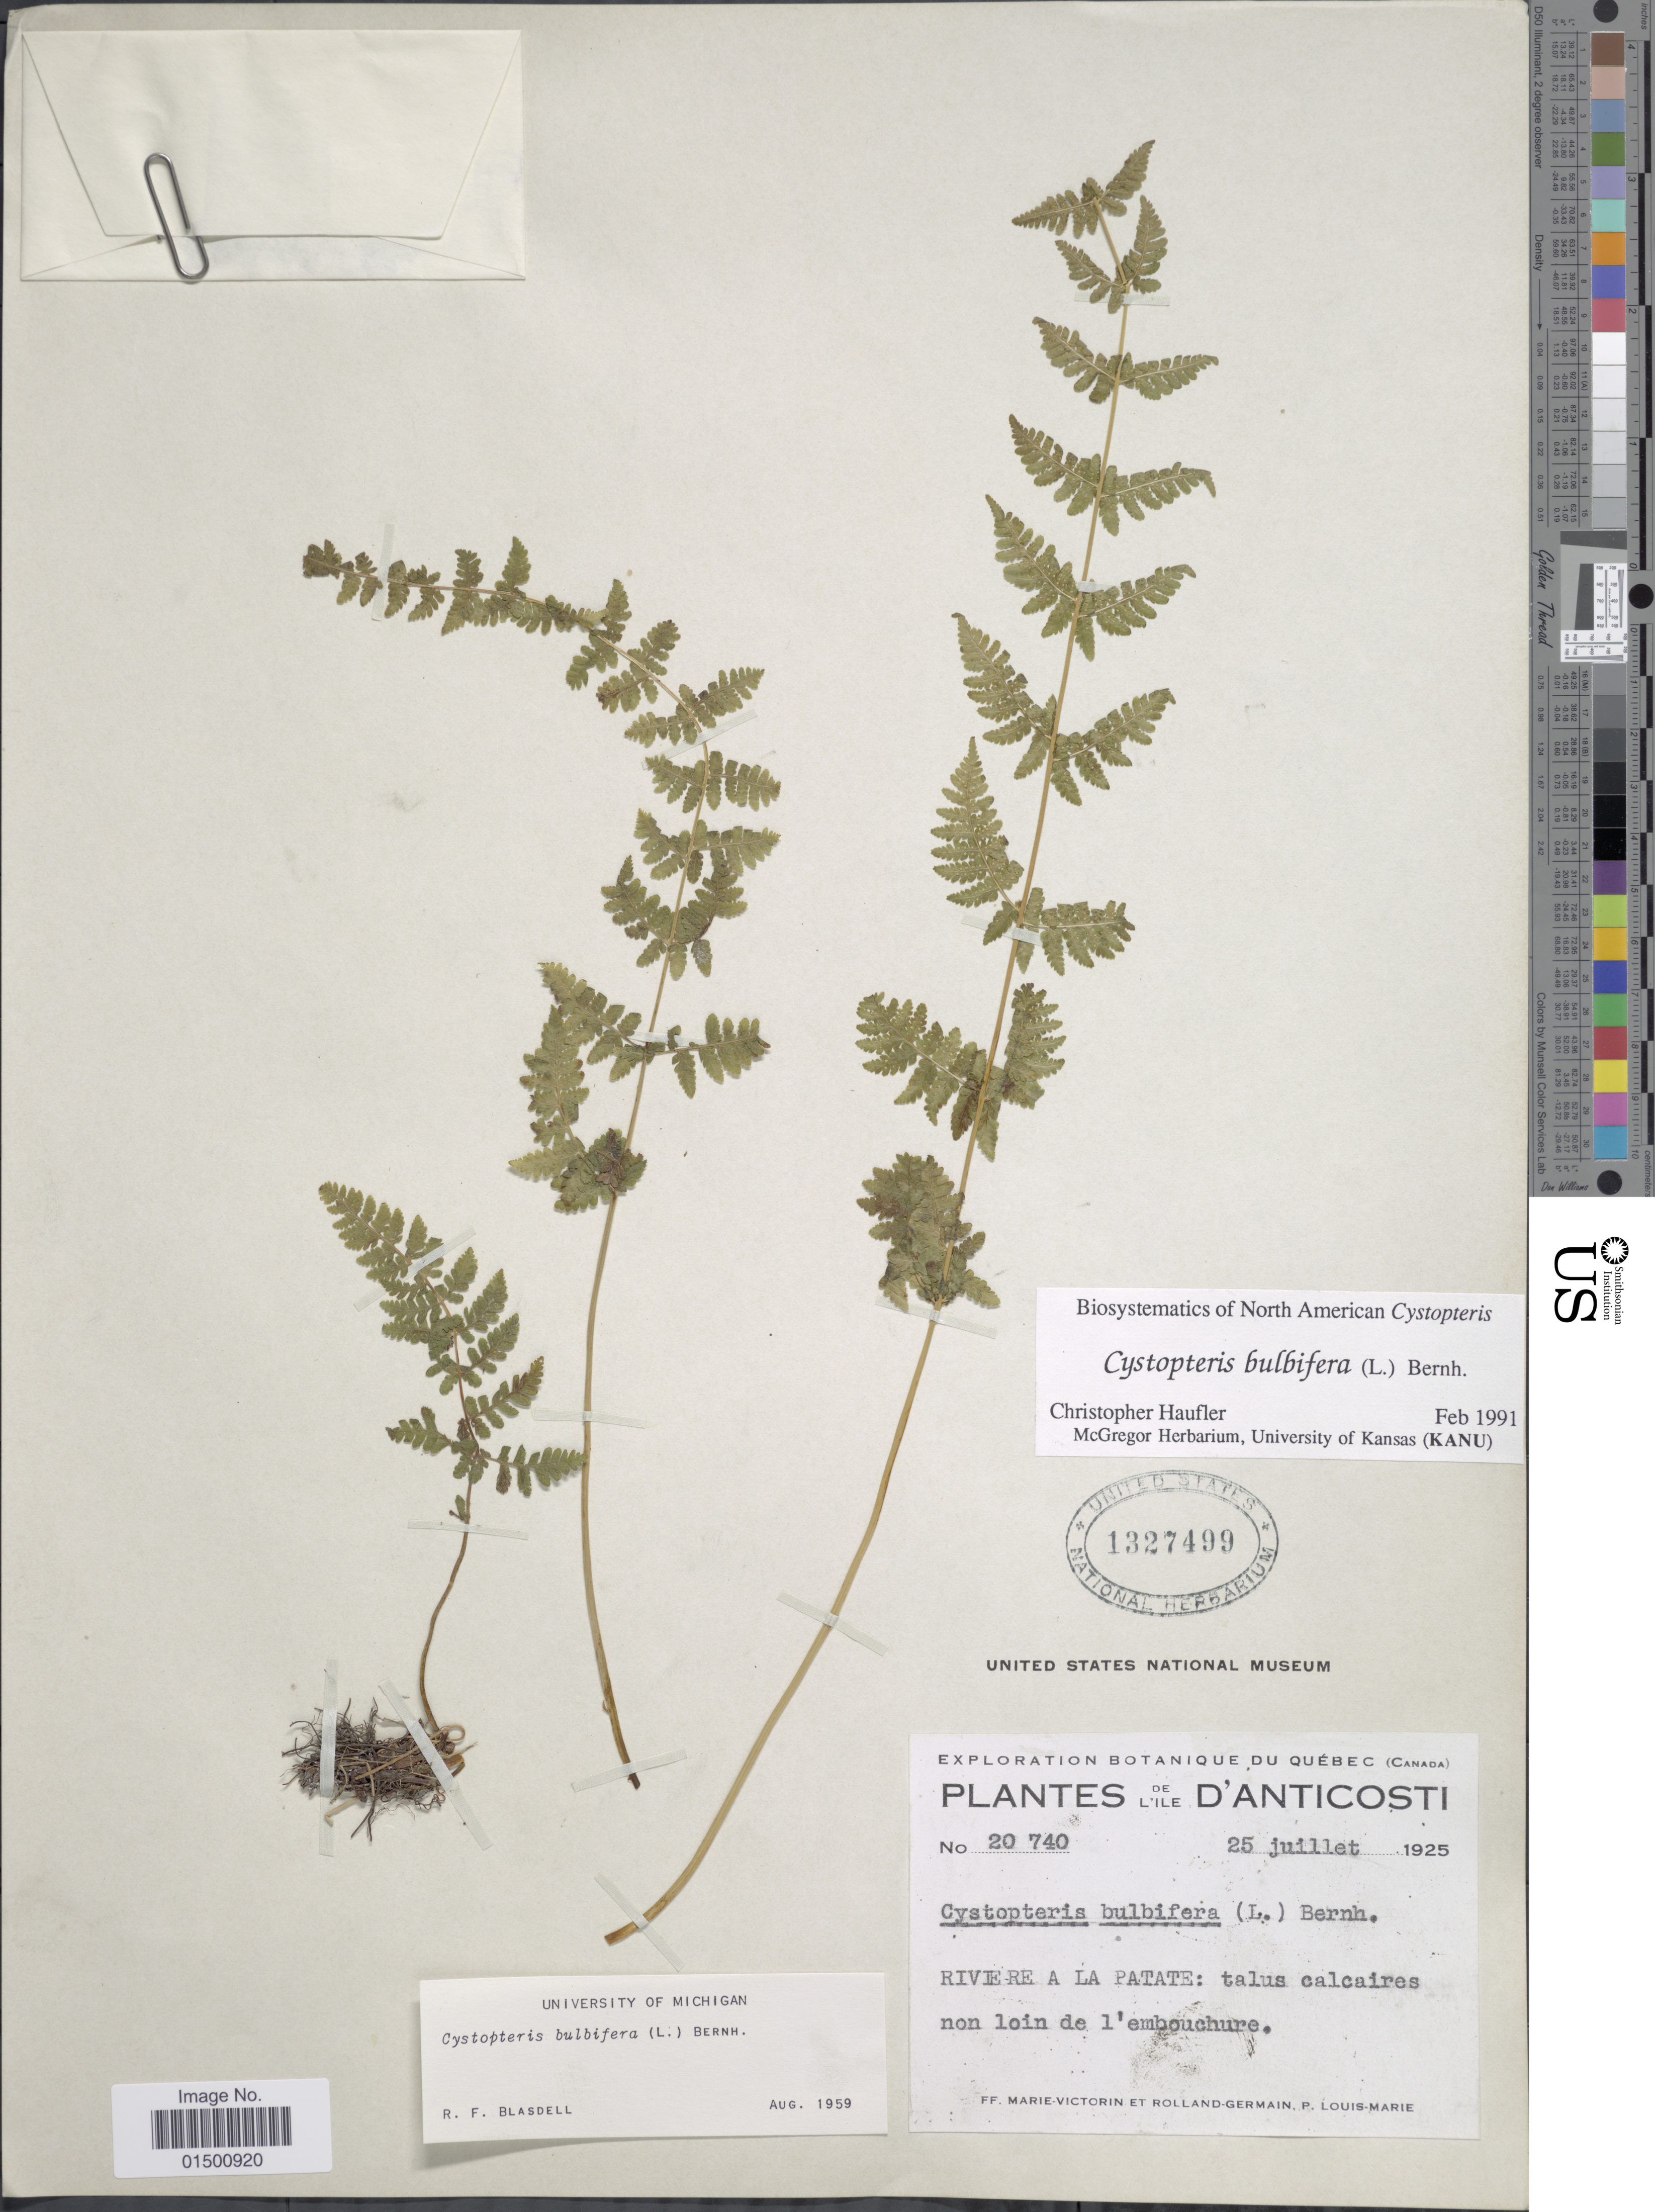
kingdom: Plantae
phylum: Tracheophyta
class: Polypodiopsida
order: Polypodiales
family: Cystopteridaceae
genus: Cystopteris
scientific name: Cystopteris bulbifera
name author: (L.) Bernh.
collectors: Fr. Marie-Victorin & Rolland-Germain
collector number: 20740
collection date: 1925-07-25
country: Canada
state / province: Quebec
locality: L'ile d'Anticosti, Rivere a La Patate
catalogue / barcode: US 1327499